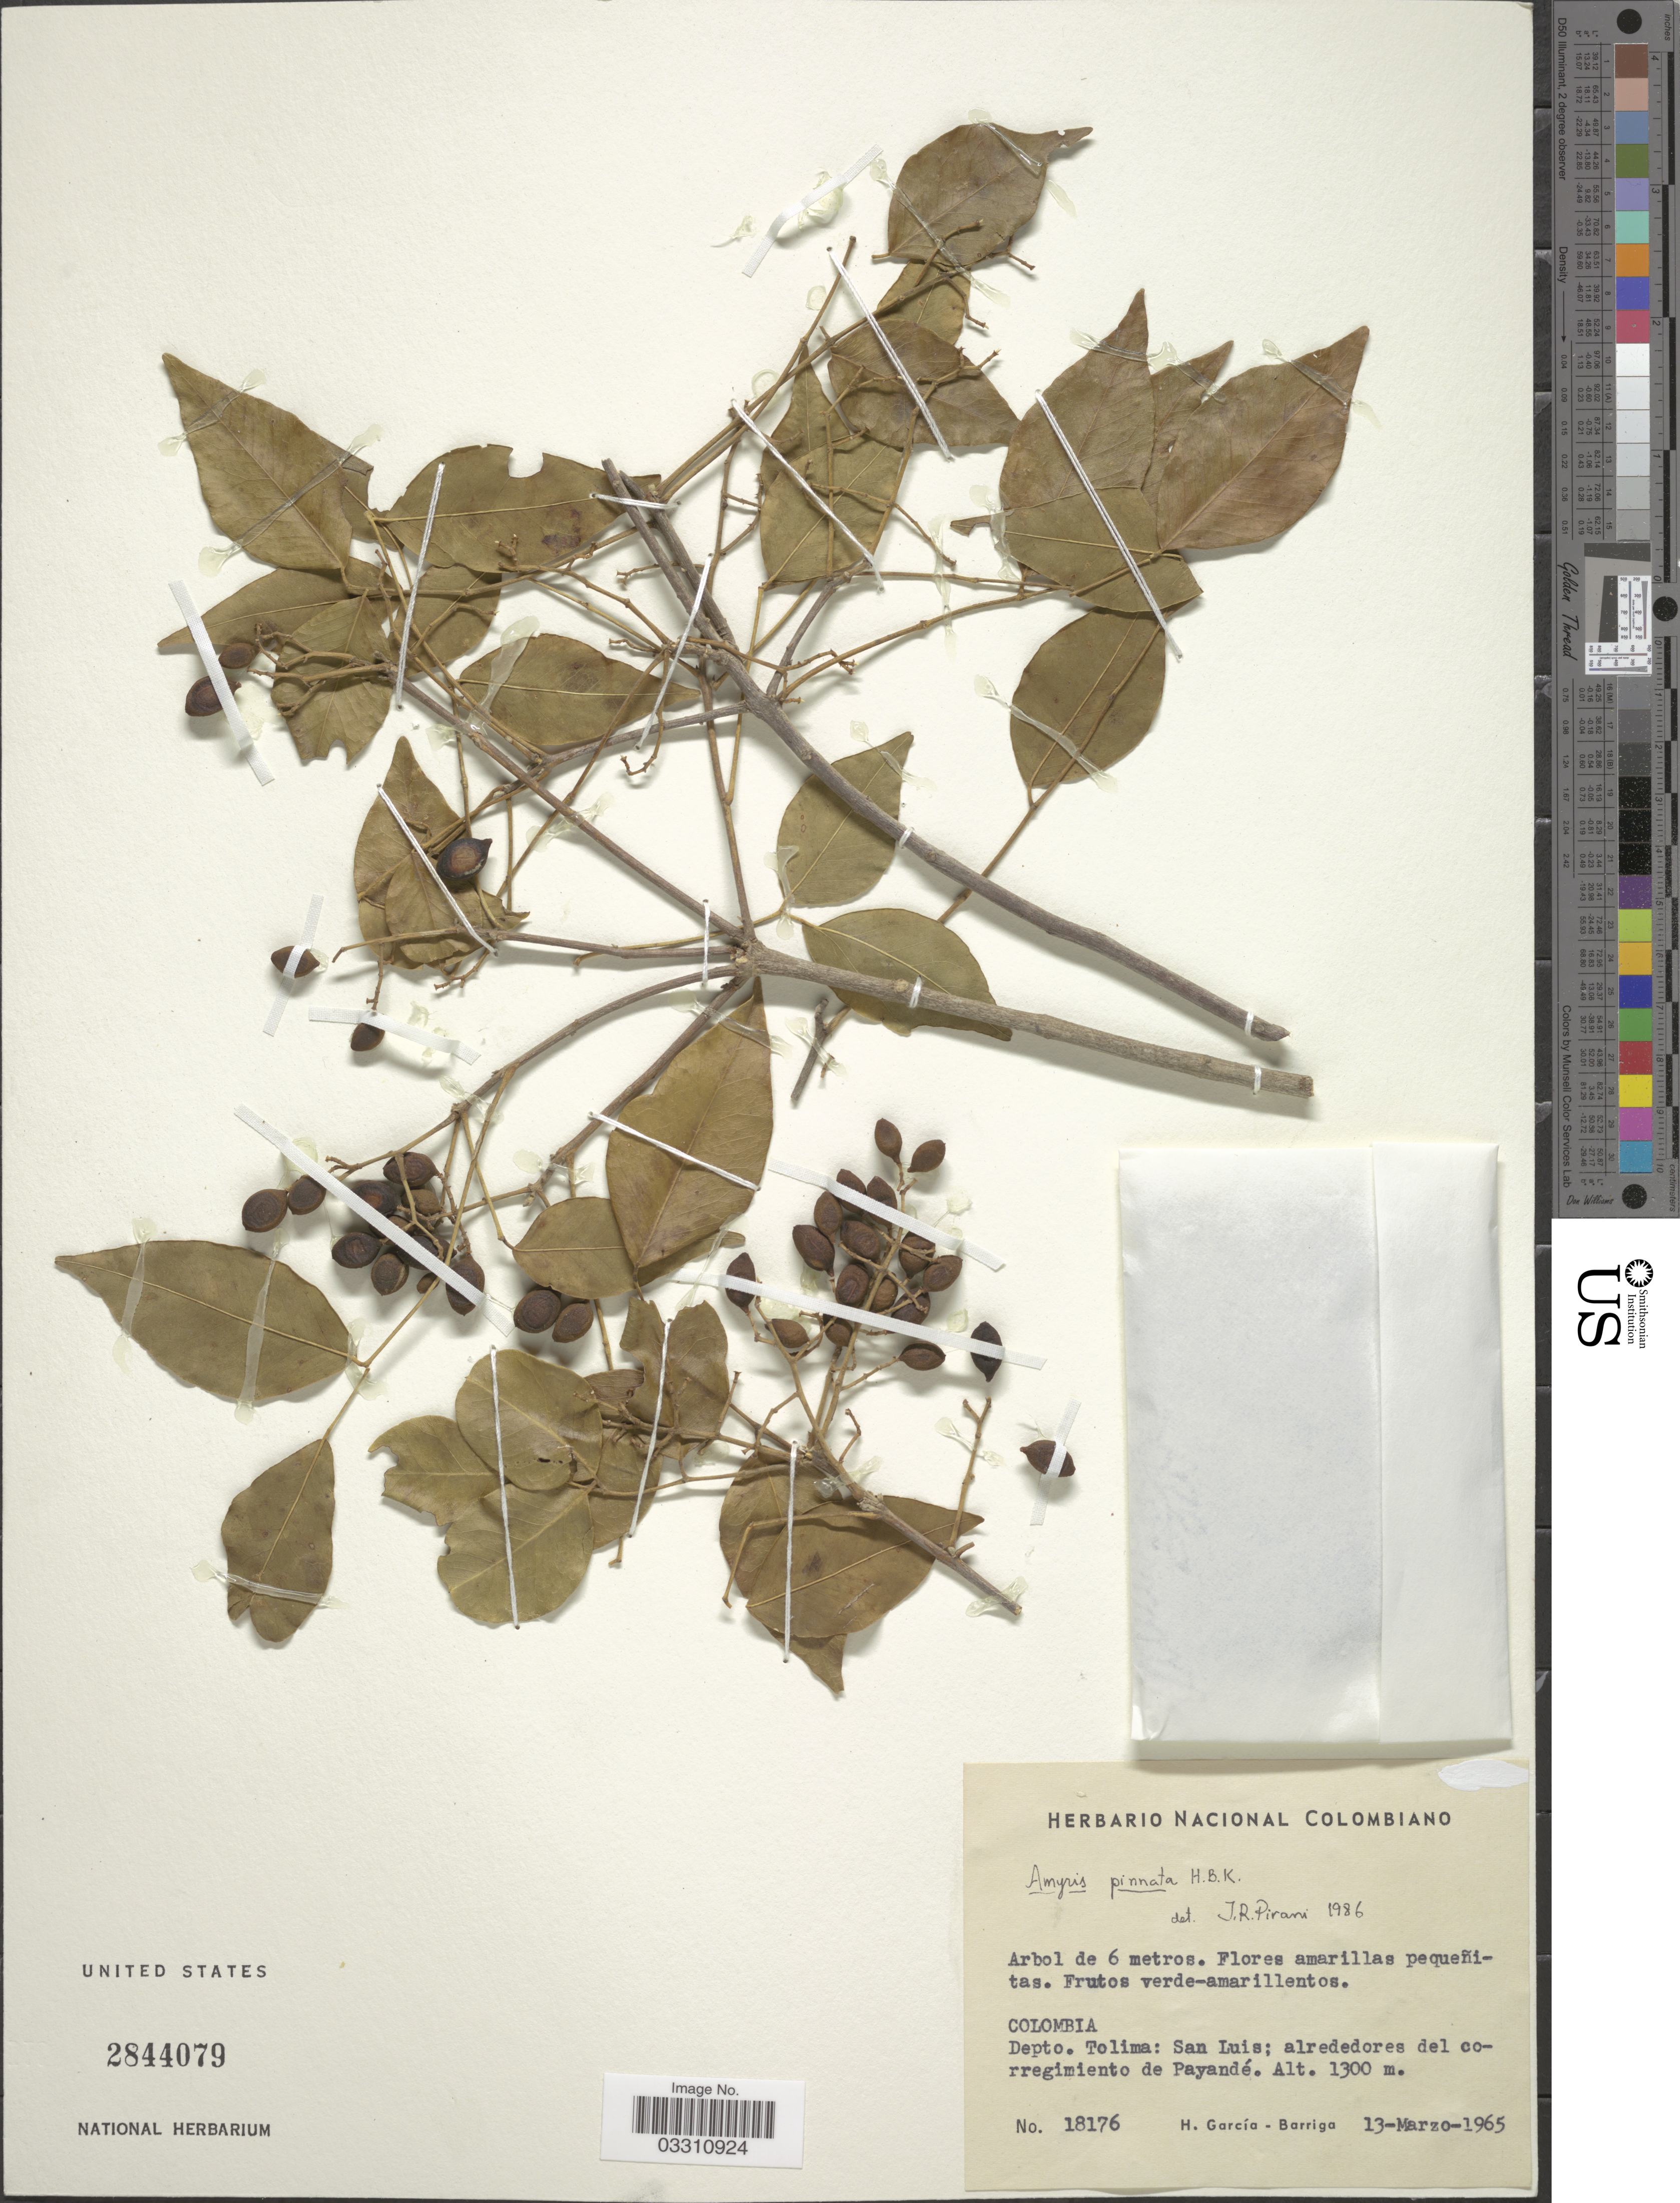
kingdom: Plantae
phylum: Tracheophyta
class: Magnoliopsida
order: Sapindales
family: Rutaceae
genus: Amyris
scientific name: Amyris pinnata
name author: Kunth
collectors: H. García Barriga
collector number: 18176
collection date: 1965-03-13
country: Colombia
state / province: Tolima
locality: Depto. Tolima: San Luis; alrededores del corregimiento de Payandé.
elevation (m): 1300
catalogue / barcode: US 2844079